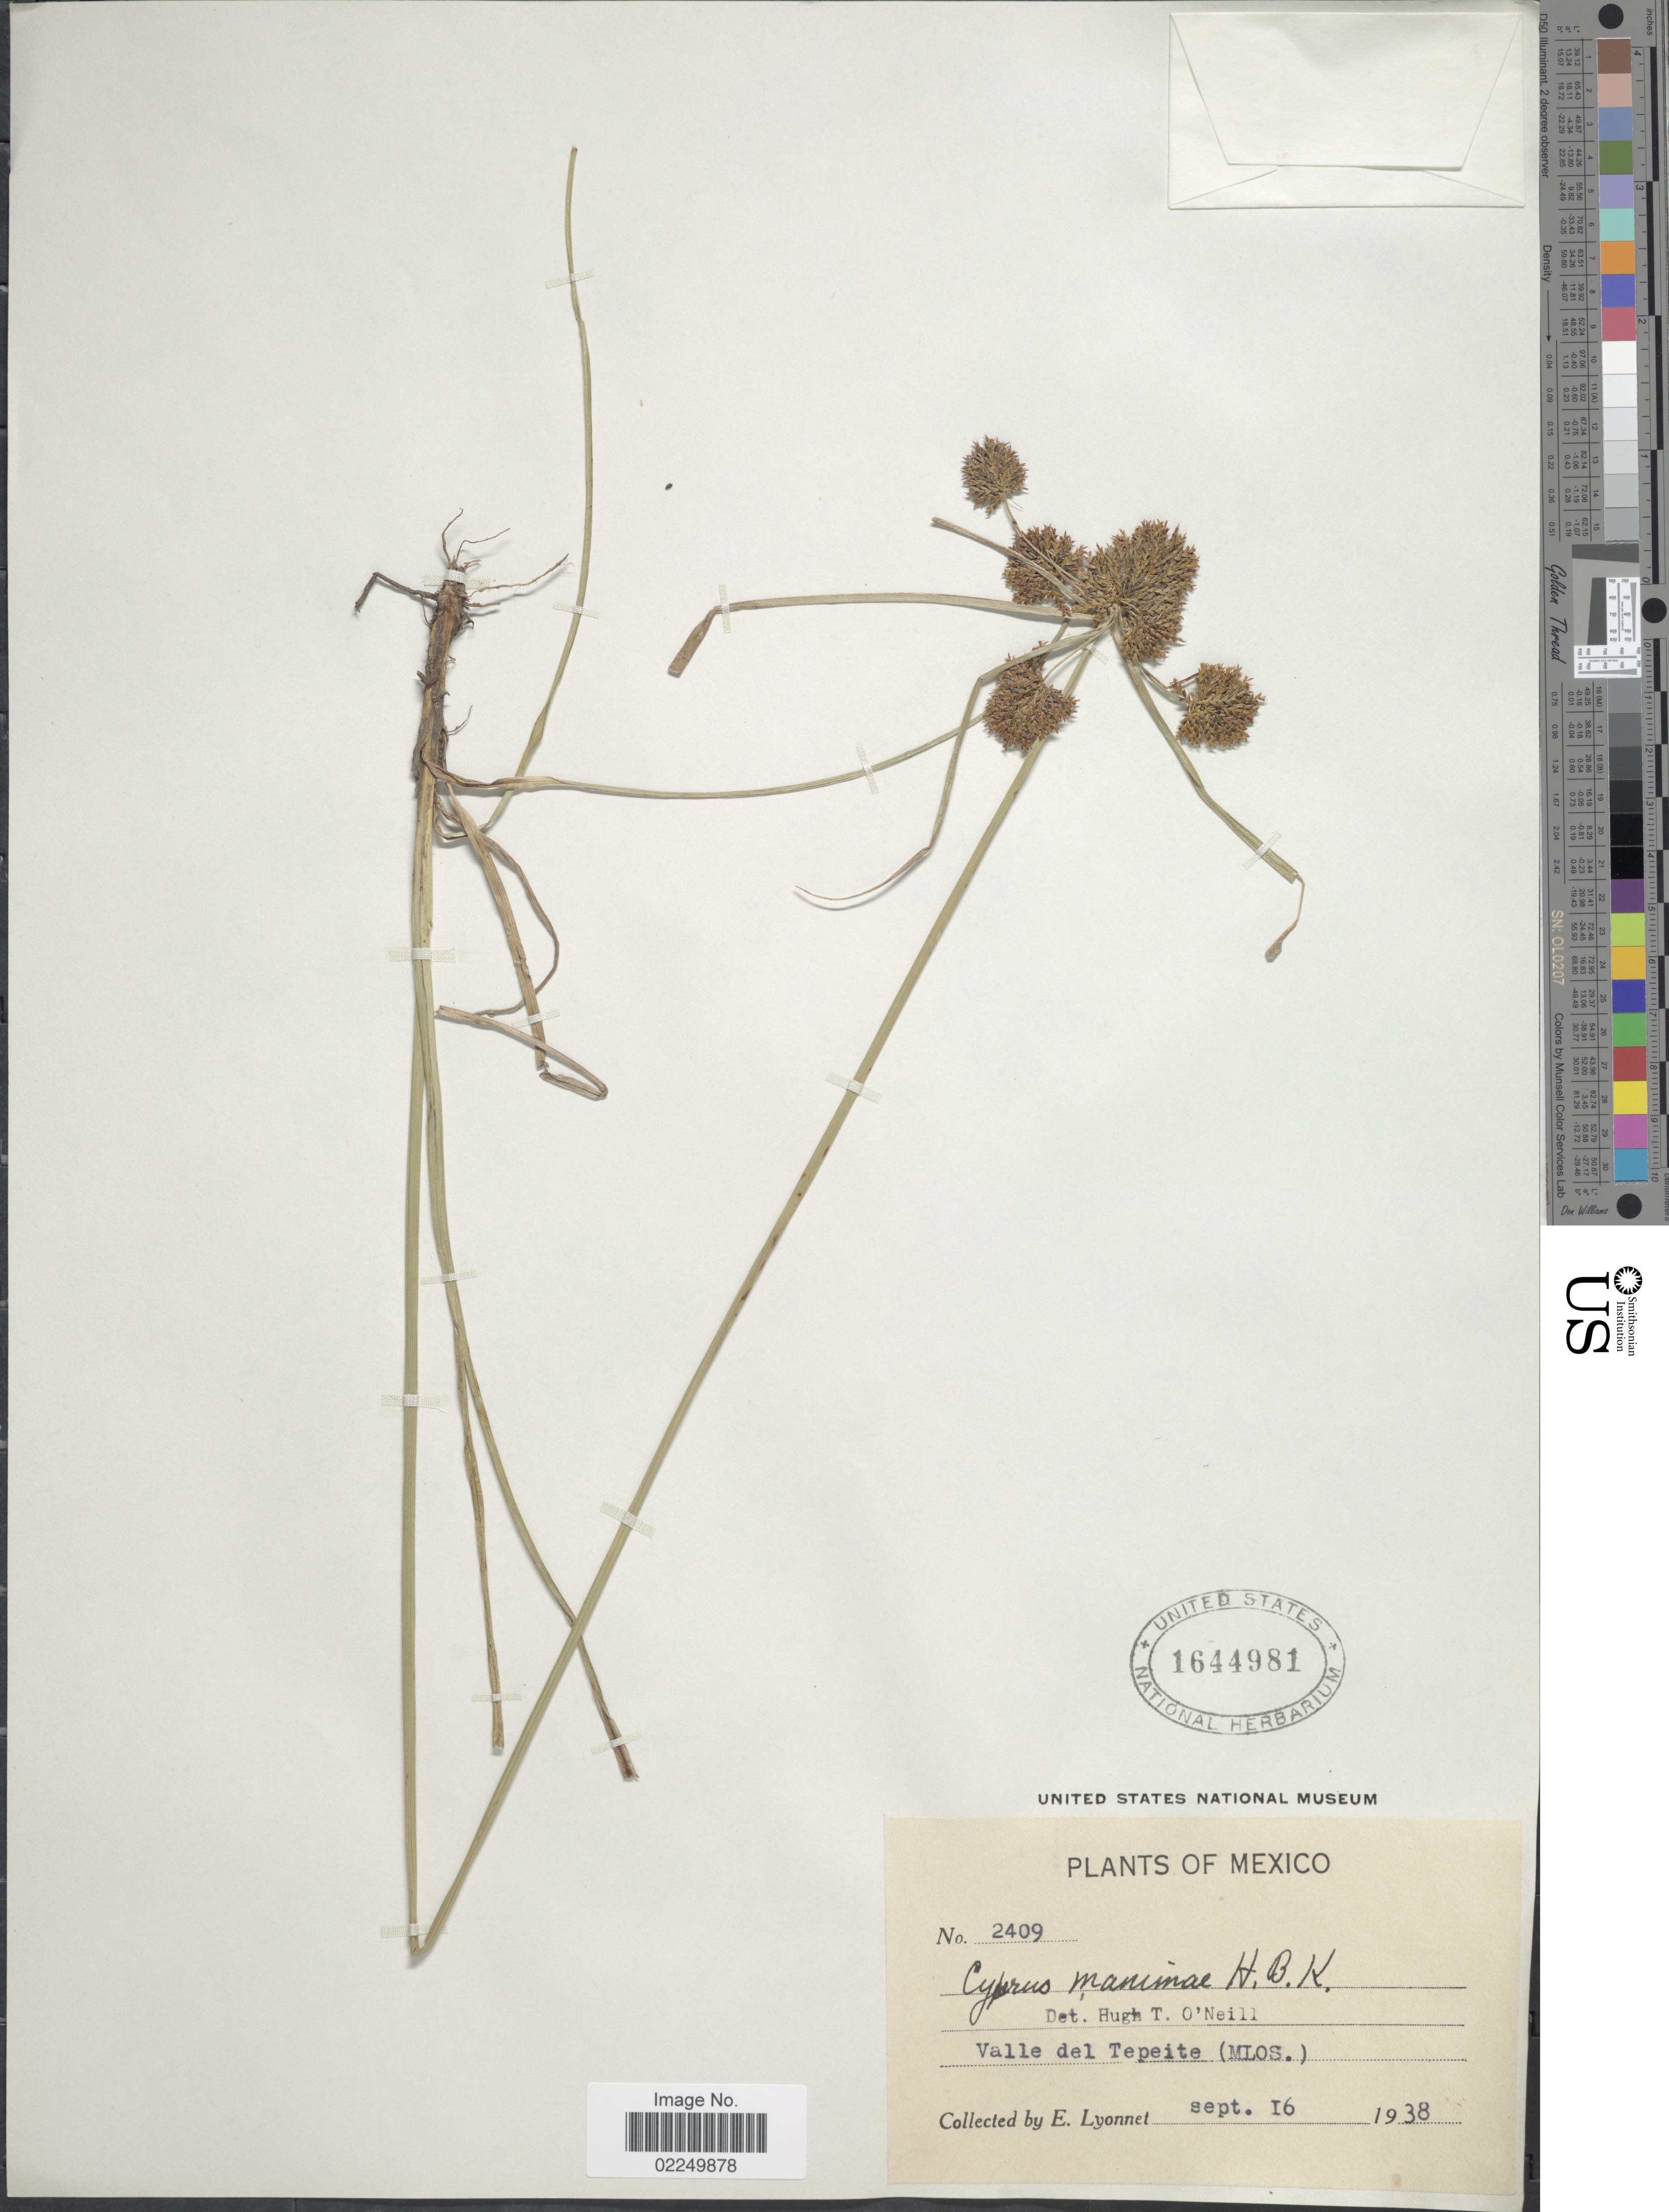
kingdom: Plantae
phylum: Tracheophyta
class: Liliopsida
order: Poales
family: Cyperaceae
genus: Cyperus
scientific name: Cyperus manimae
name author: Kunth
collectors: E. Lyonnet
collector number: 2409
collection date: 1938-09-16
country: Mexico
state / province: Morelos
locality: Valle del Tepeite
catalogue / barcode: US 1644981